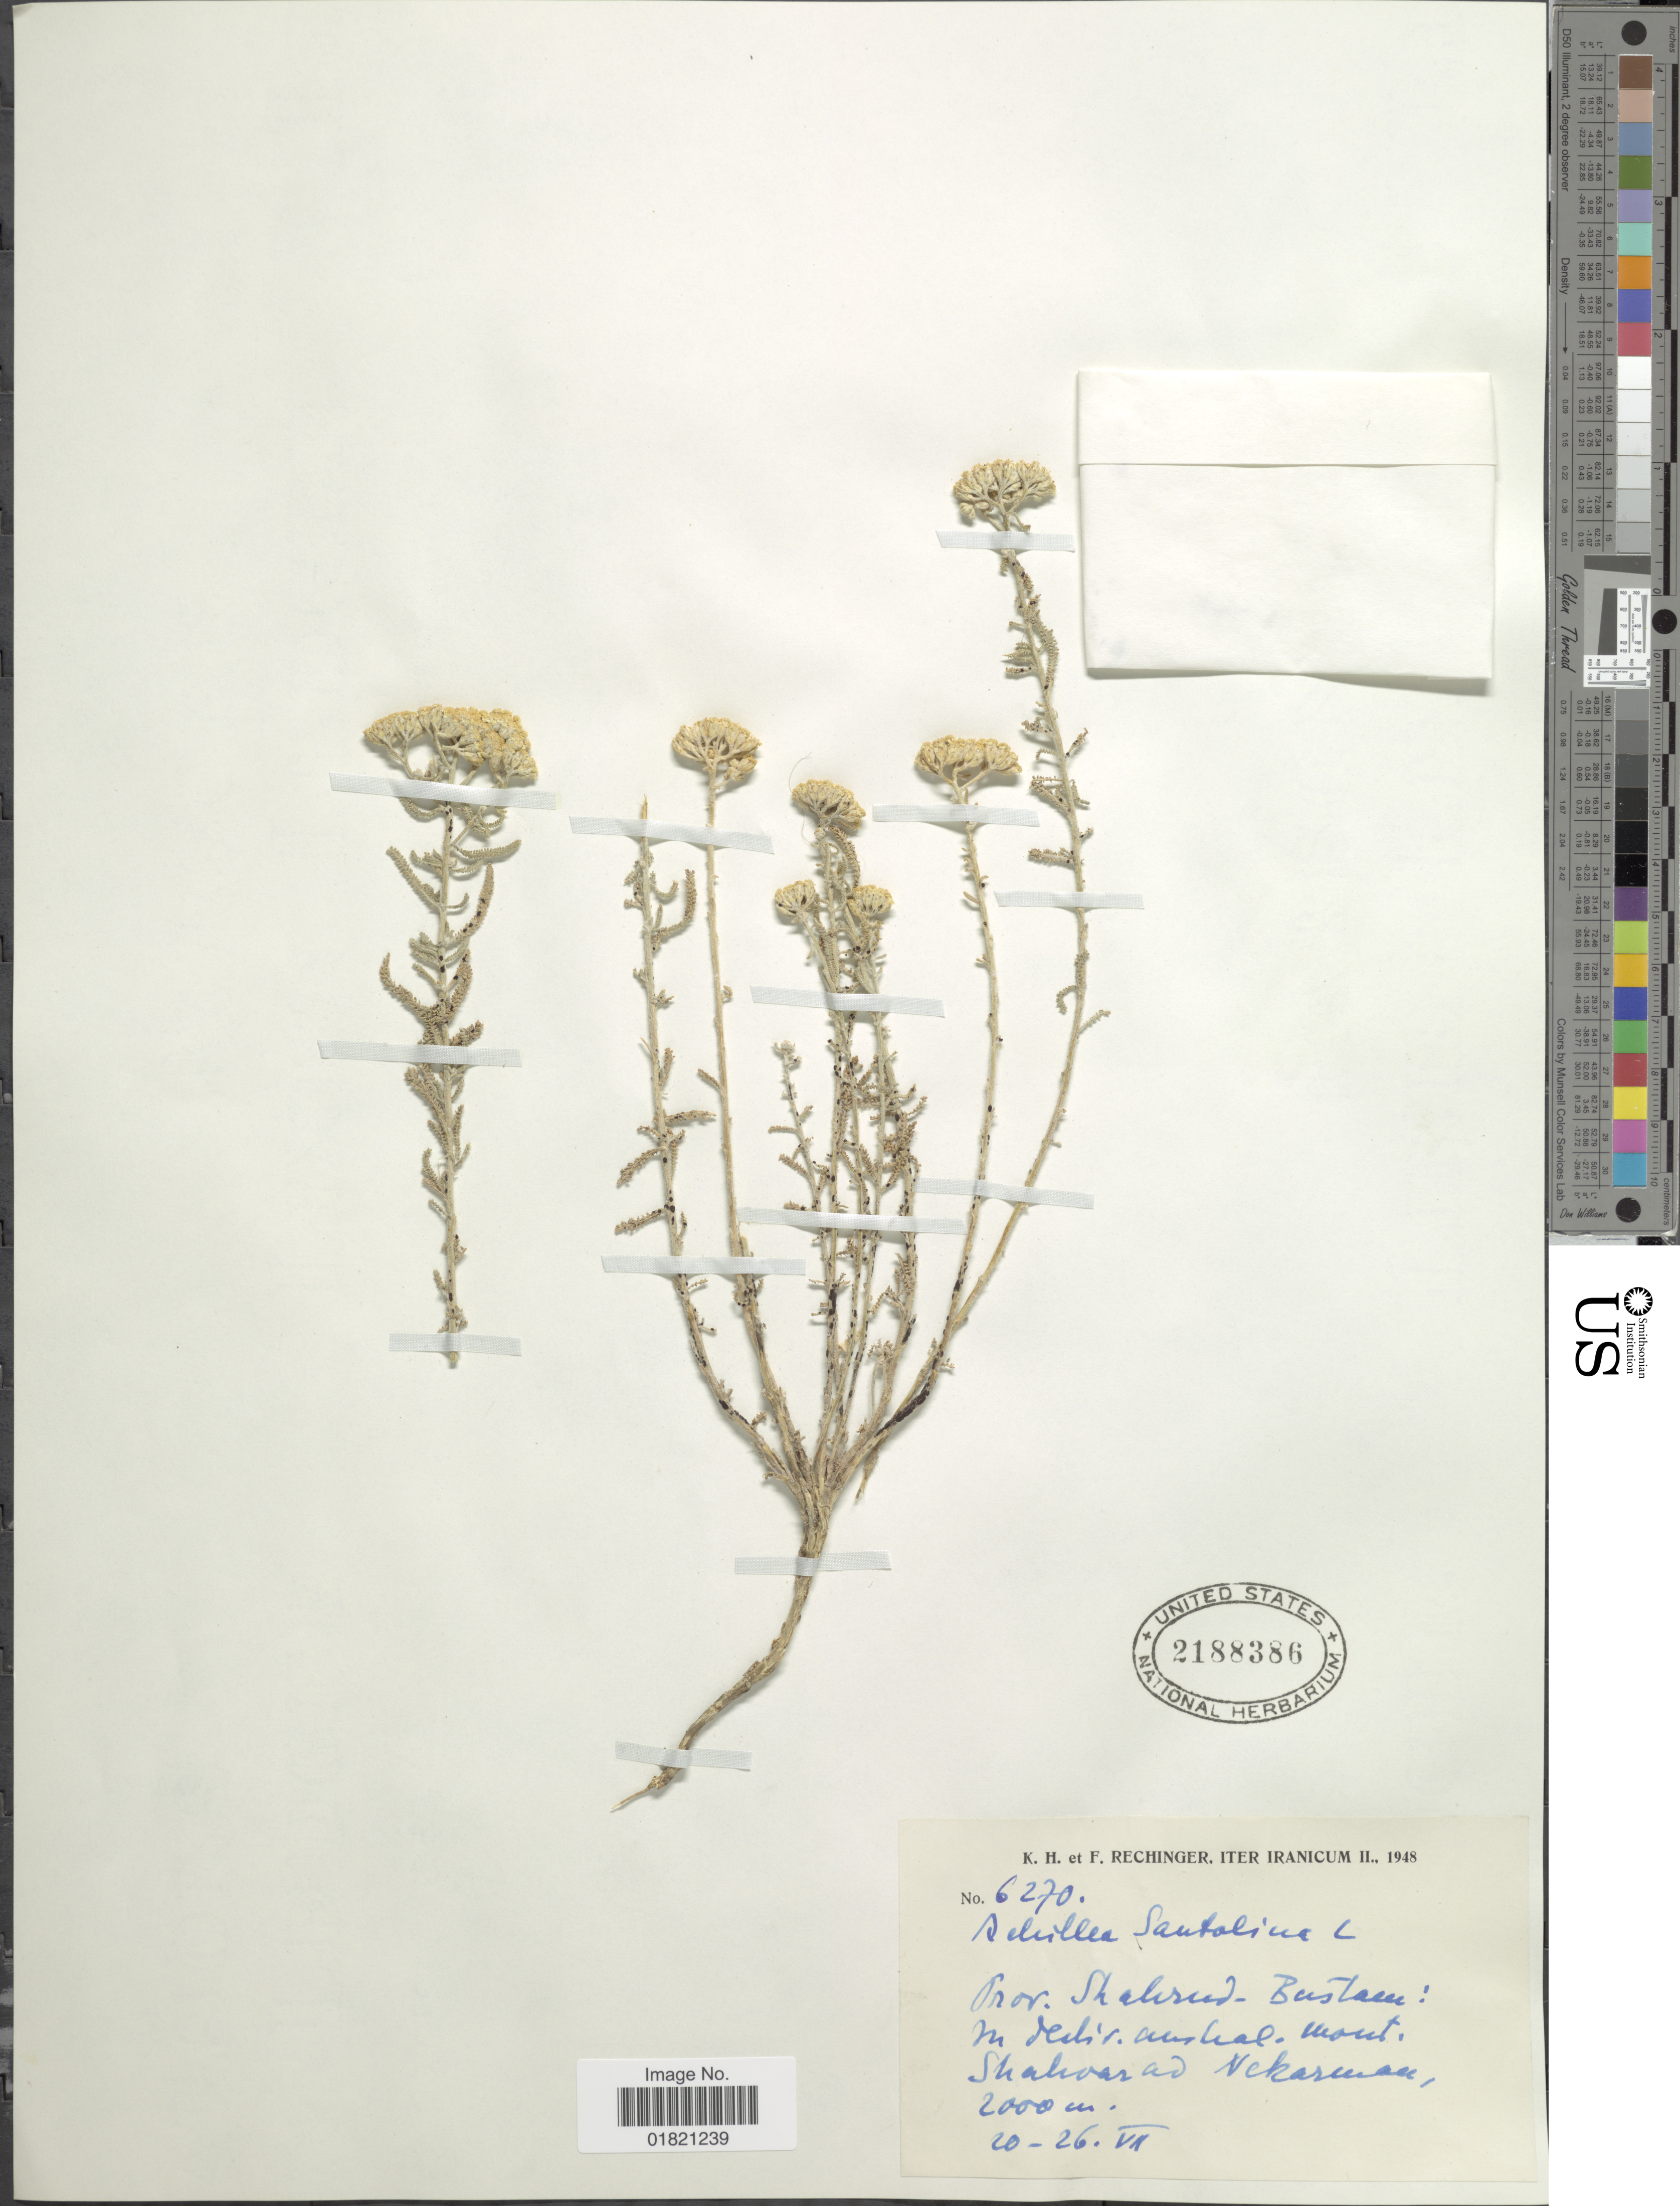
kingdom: Plantae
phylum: Tracheophyta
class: Magnoliopsida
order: Asterales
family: Asteraceae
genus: Achillea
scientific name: Achillea santolina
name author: L.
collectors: K. H. Rechinger & F. Rechinger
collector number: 6270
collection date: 1948-07-20/1948-07-26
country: Iran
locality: Prov. Shahrud-Bustam: m oedir. austral. mont. Shahvar ad Nekarwan [interpreted]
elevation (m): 2000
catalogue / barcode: US 2188386